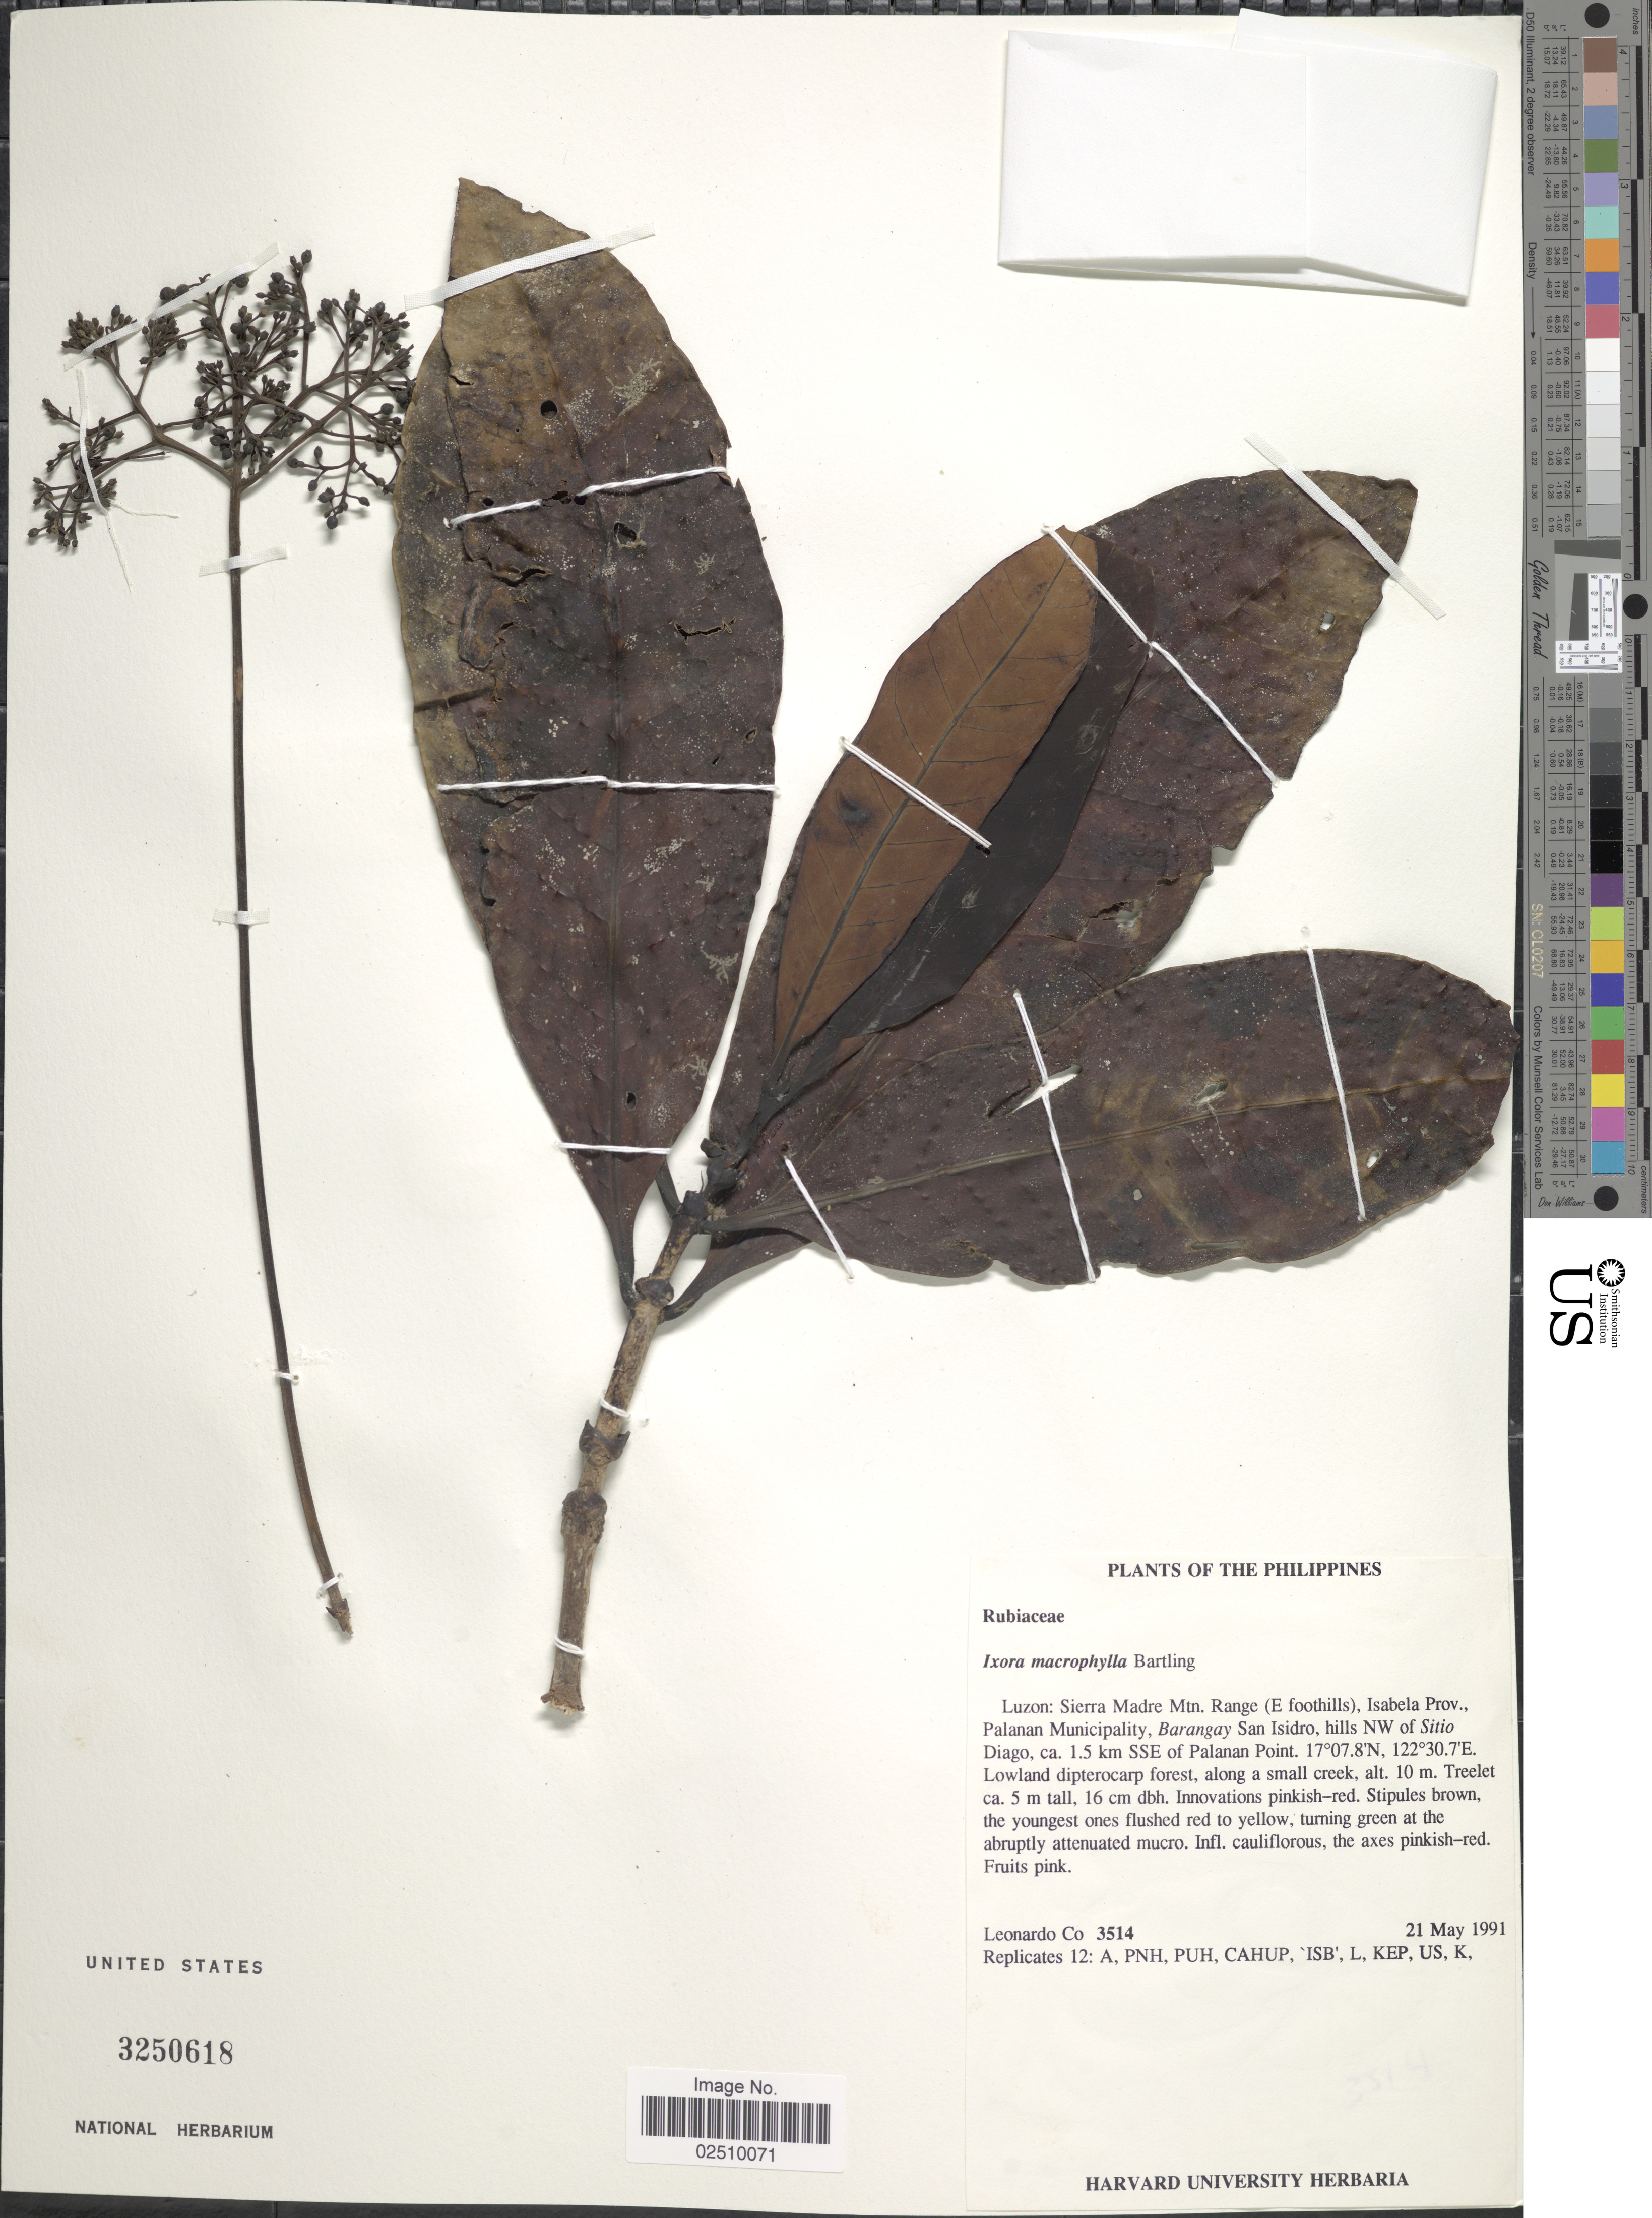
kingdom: Plantae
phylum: Tracheophyta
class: Magnoliopsida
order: Gentianales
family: Rubiaceae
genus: Ixora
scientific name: Ixora macrophylla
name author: Bartl. ex DC.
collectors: L. Co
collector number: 3514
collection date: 1991-05-21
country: Philippines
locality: Luzon: Sierra Madre Mtn. Range (E foothills), Isabela Prov., Palanan Municipality, Barangay San Isidro, hills NW of Sitio Dago, ca. 1.5 km SSE of Palanan Point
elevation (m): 10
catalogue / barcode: US 3250618